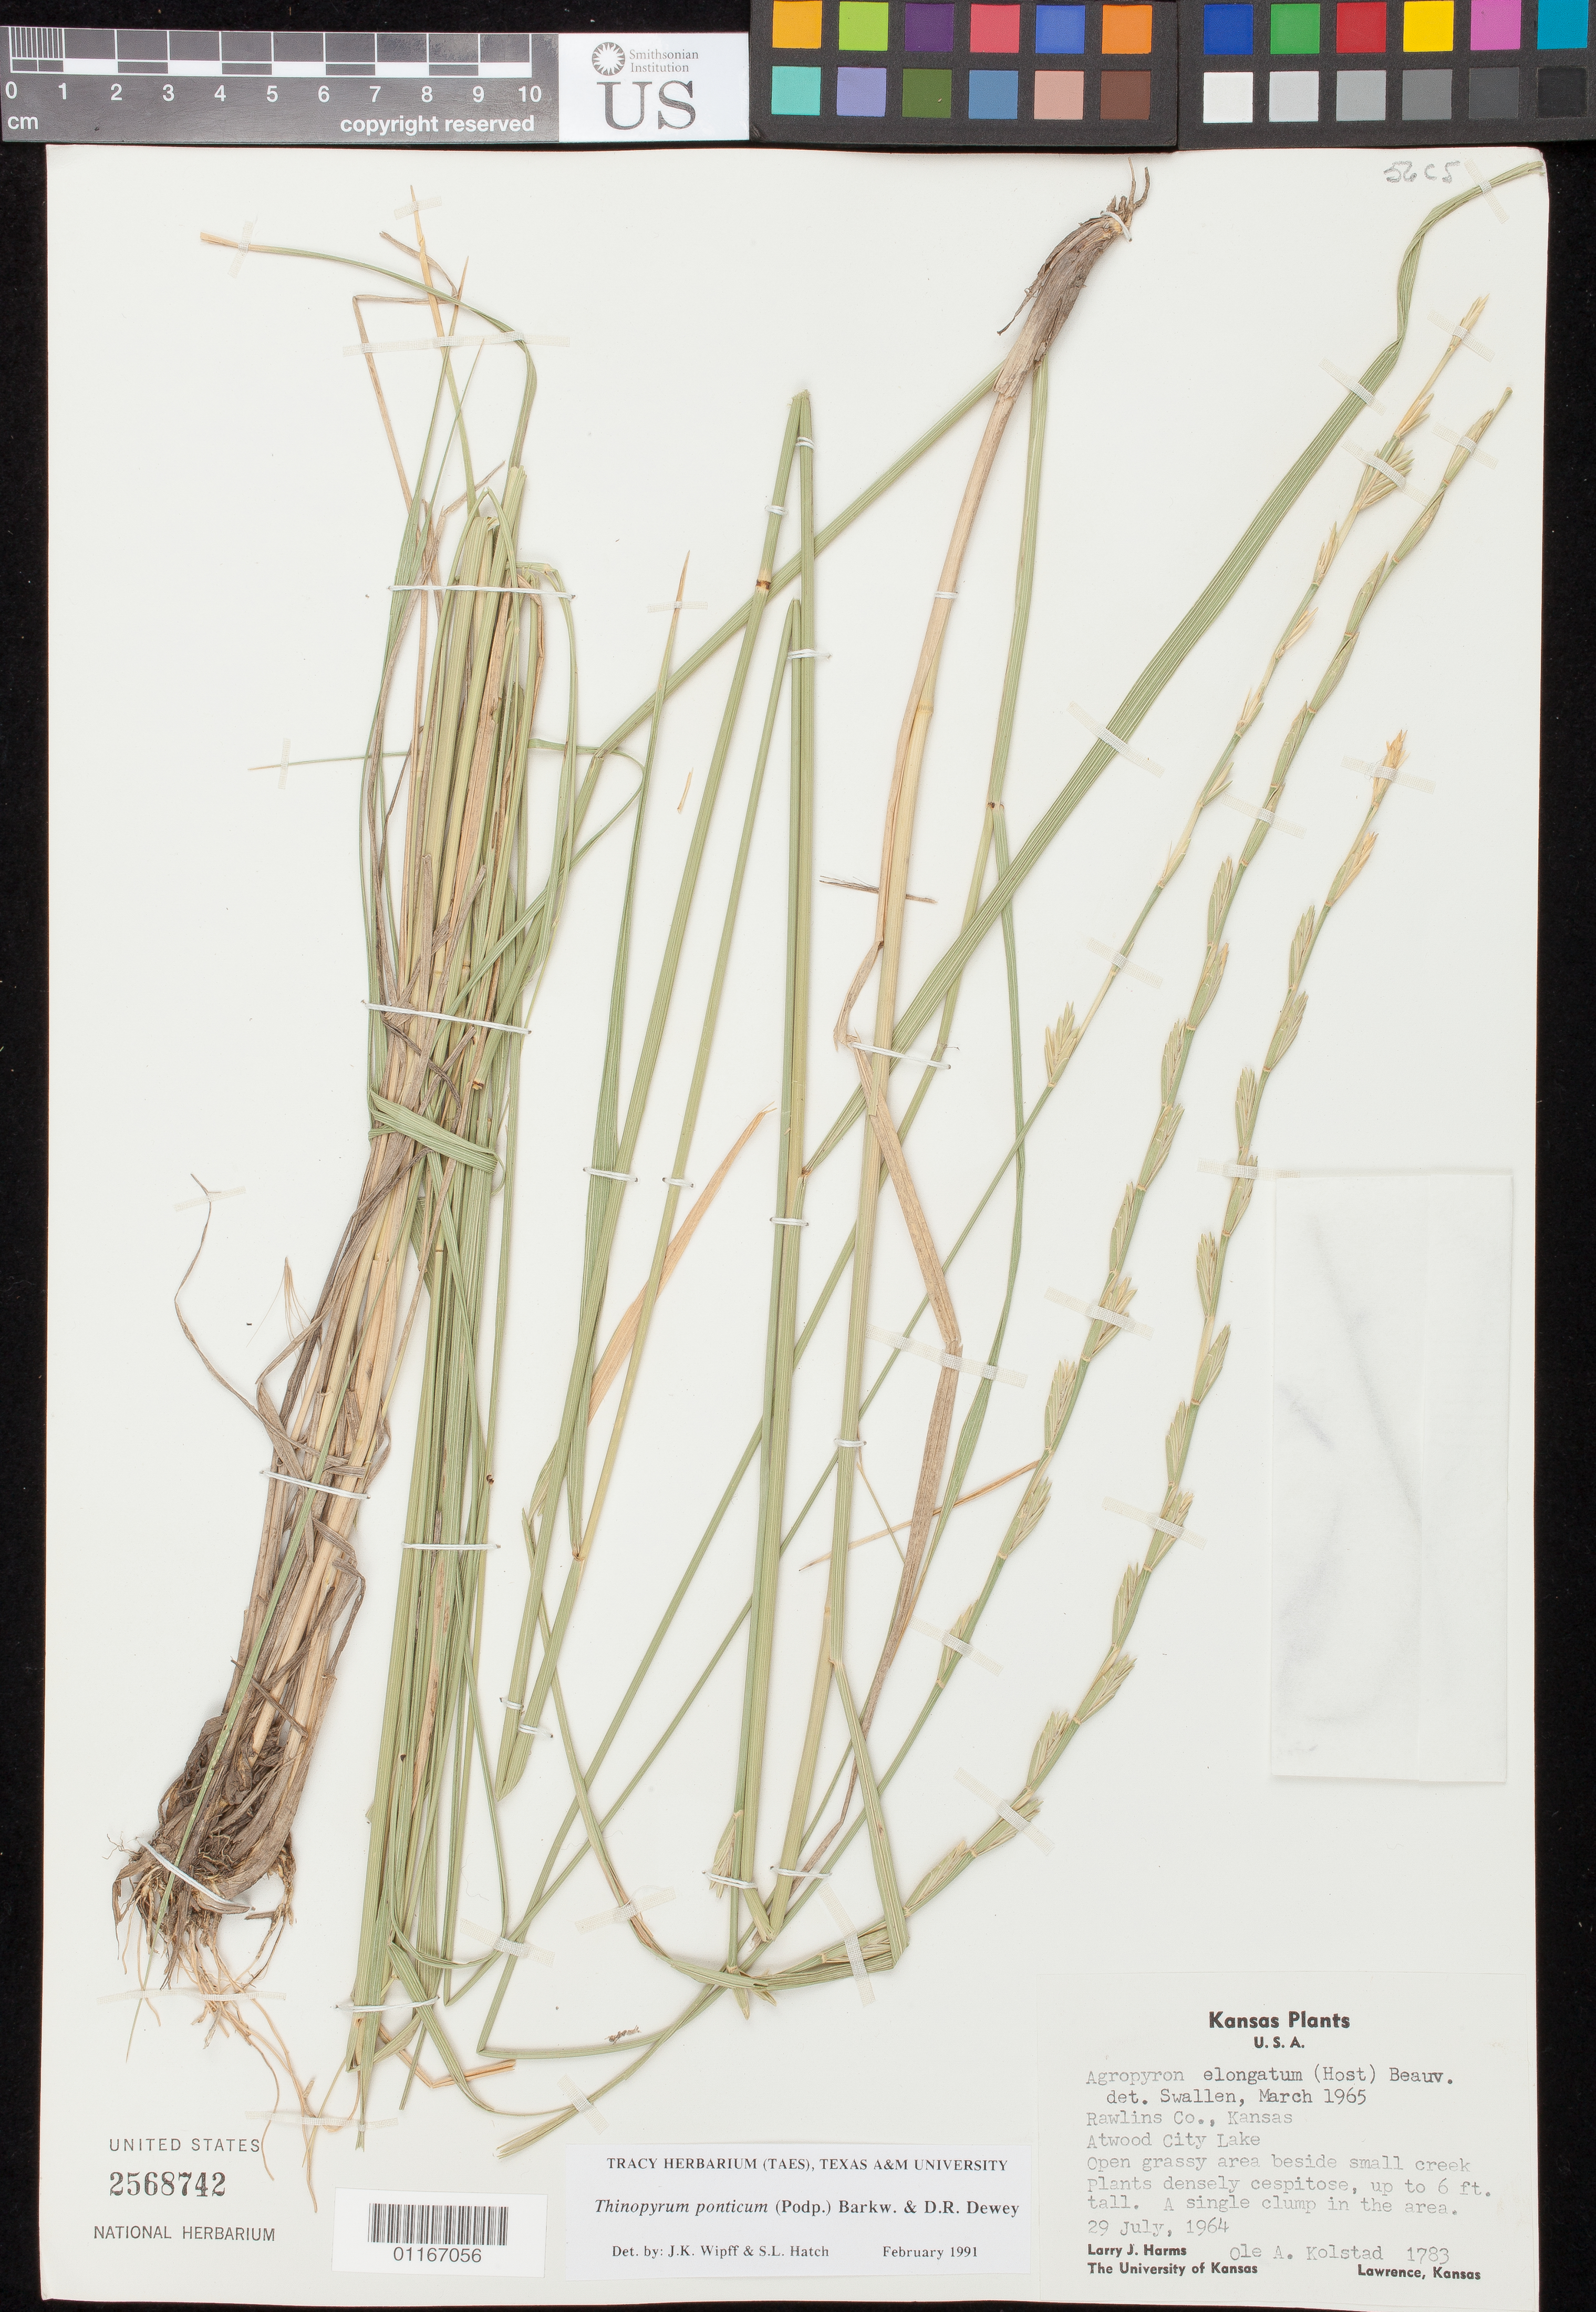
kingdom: Plantae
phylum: Tracheophyta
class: Liliopsida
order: Poales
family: Poaceae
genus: Thinopyrum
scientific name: Thinopyrum ponticum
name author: (Podp.) Barkworth & Dewey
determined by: Wipff, J. K.; Hatch, S. L.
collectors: L. Harms & O. Kolstad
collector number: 1783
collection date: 1964-07-29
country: United States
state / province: Kansas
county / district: Rawlins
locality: Atwwod City Lake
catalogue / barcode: US 2568742